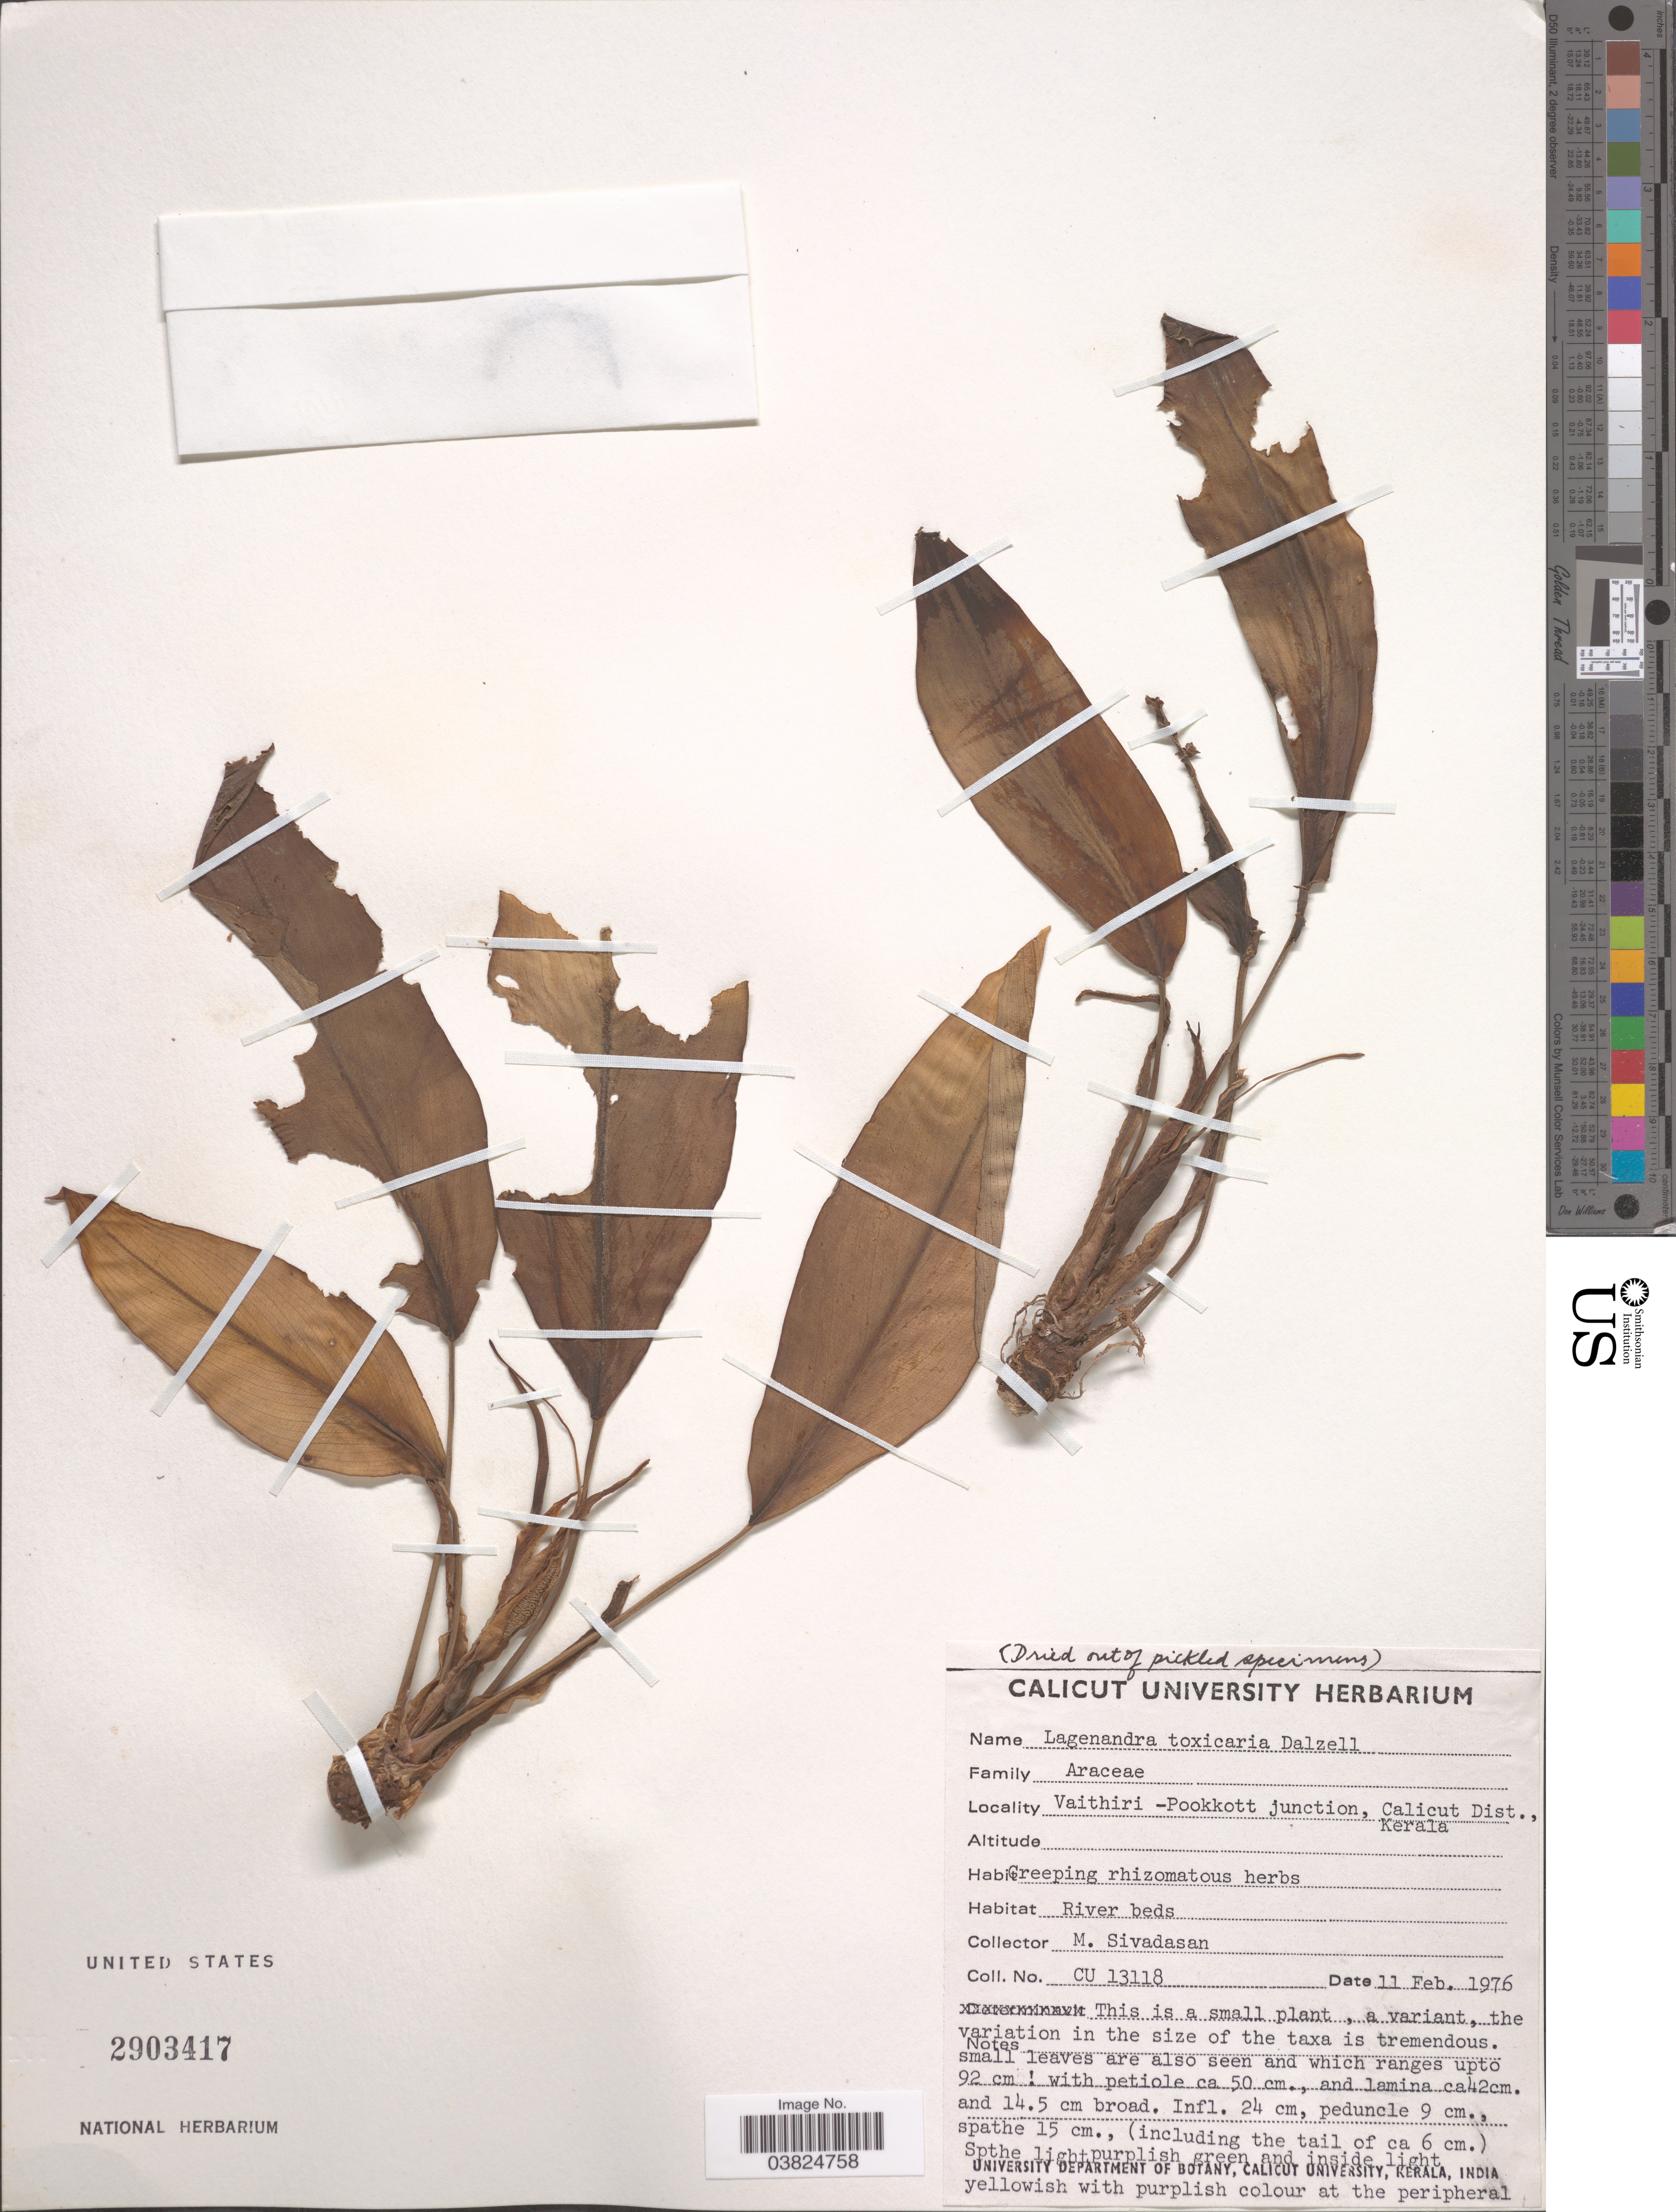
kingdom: Plantae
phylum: Tracheophyta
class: Liliopsida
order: Alismatales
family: Araceae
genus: Lagenandra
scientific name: Lagenandra toxicaria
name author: Dalzell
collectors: M. Sivadasan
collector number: CU13118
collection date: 1976-02-11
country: India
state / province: Kerala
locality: Vaithiri - Pookkott junction, Calicut Dist.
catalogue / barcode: US 2903417